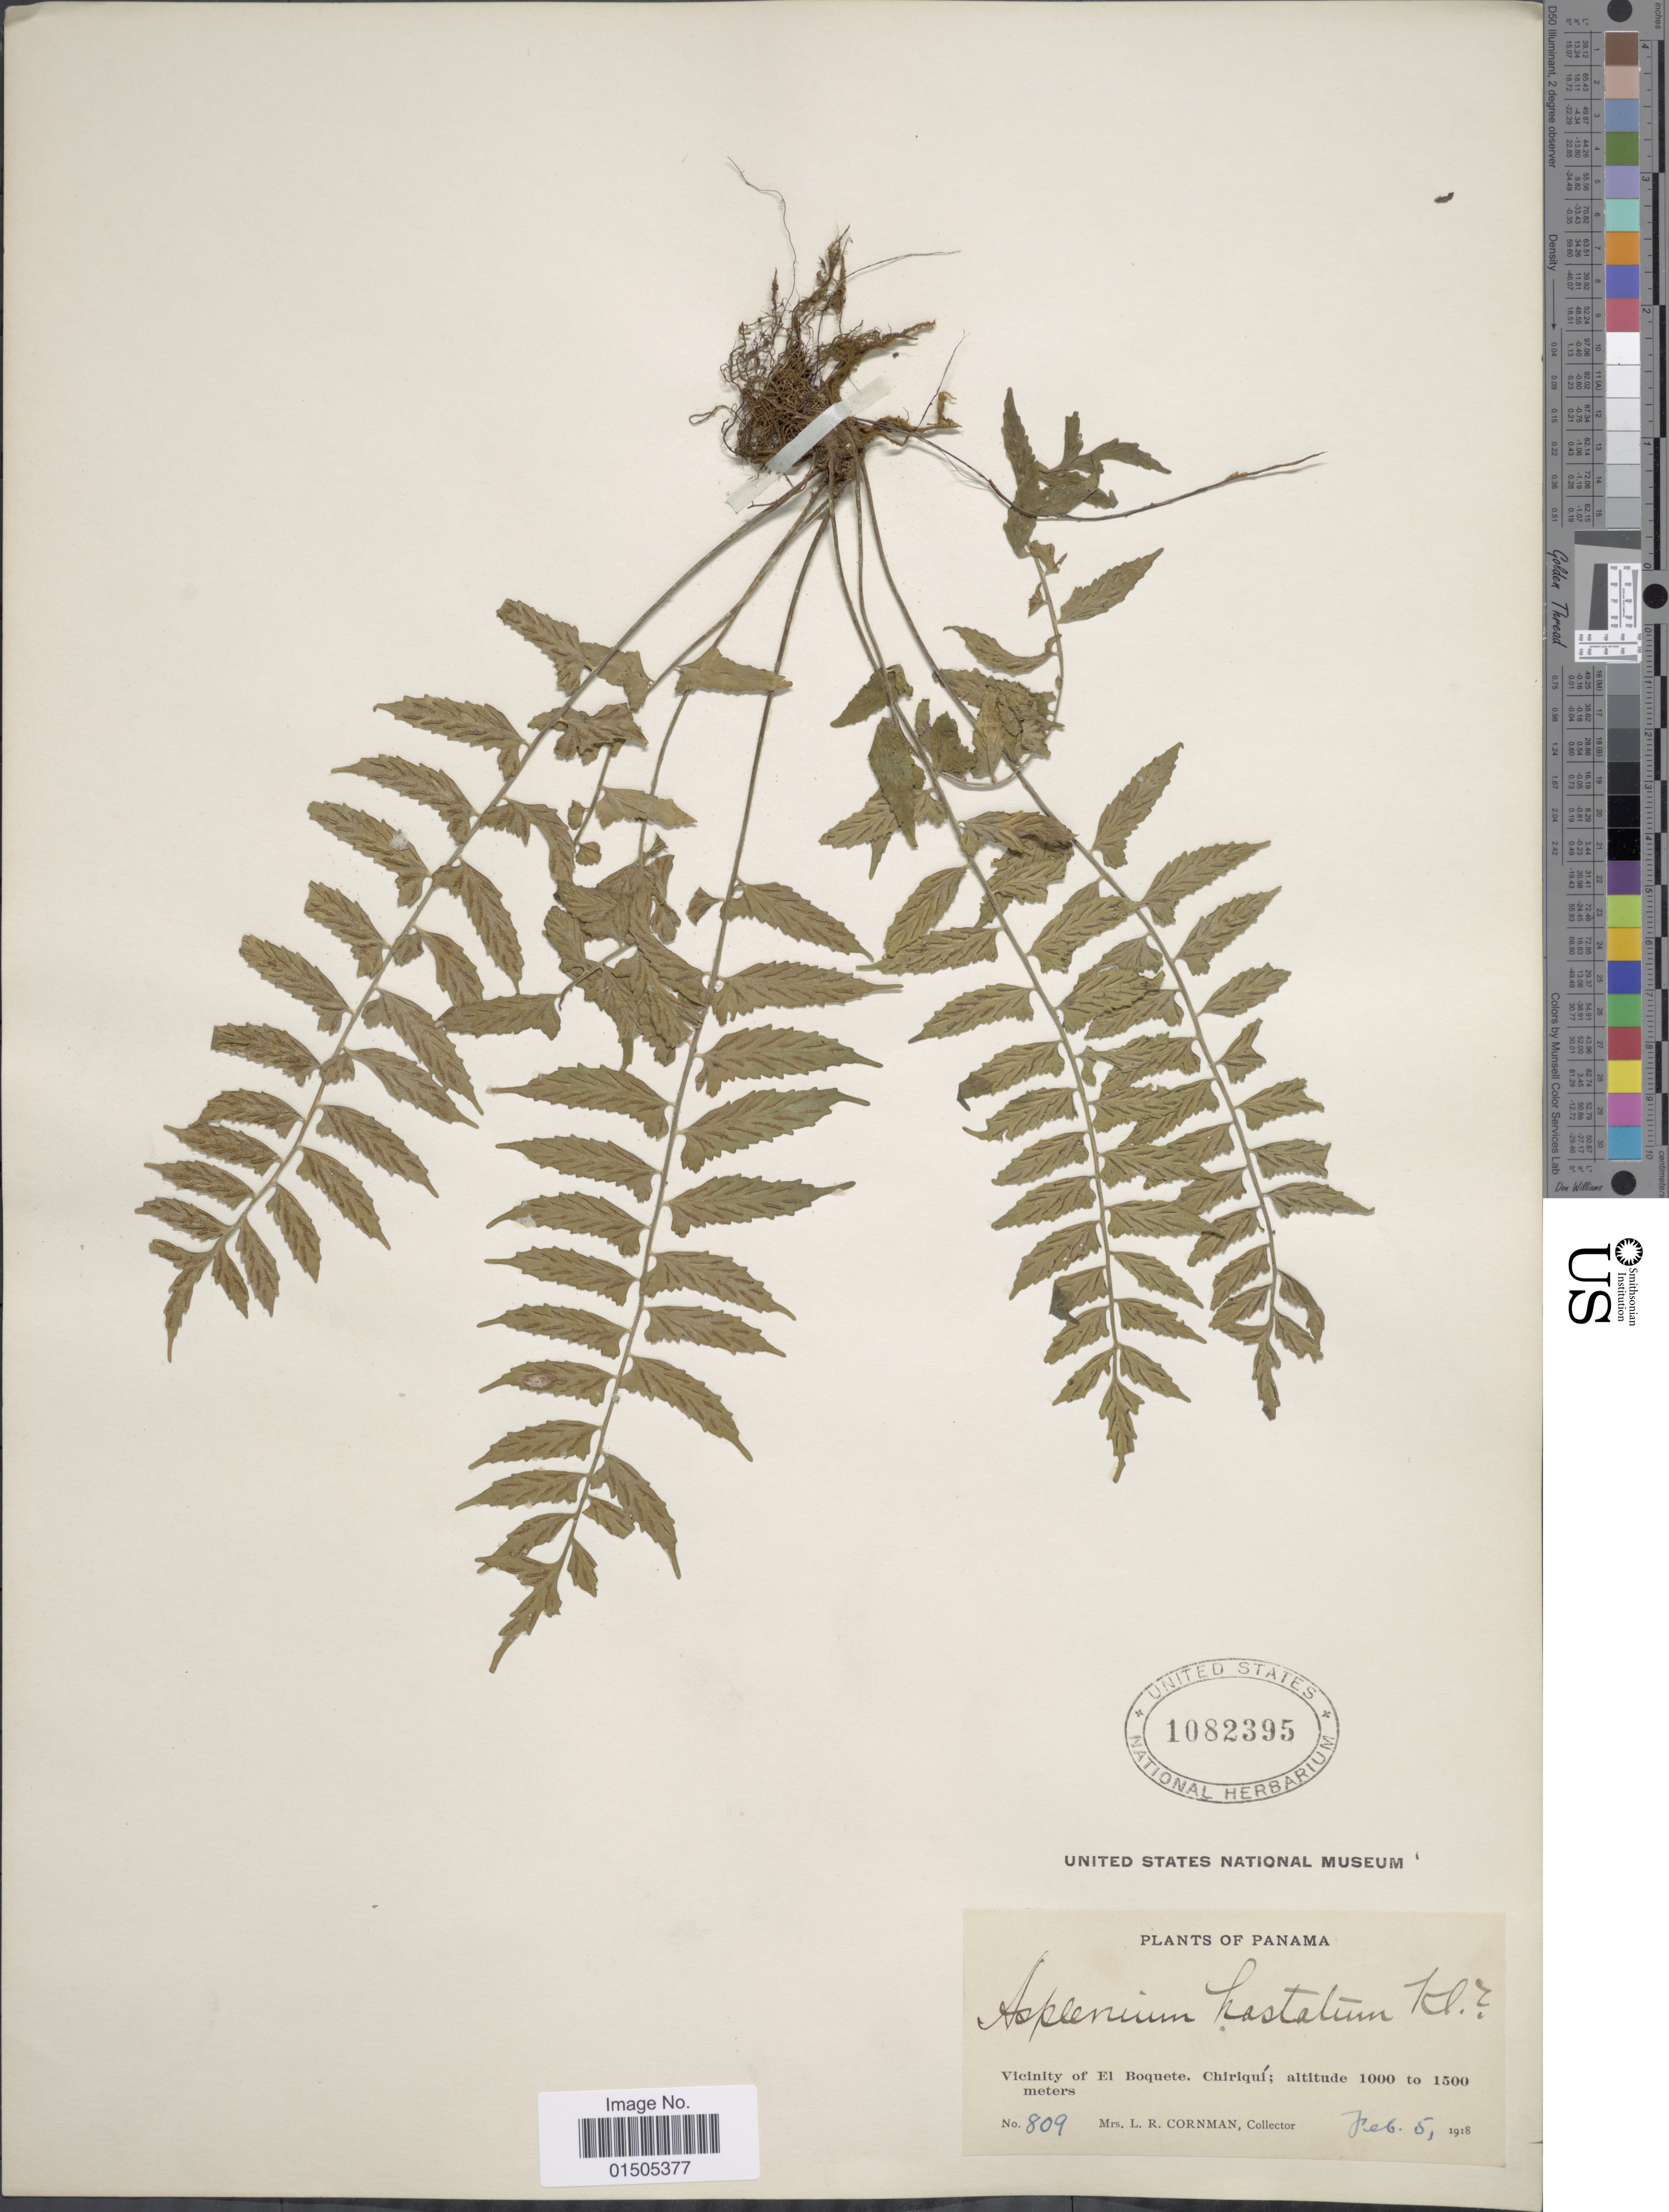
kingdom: Plantae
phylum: Tracheophyta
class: Polypodiopsida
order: Polypodiales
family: Aspleniaceae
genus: Asplenium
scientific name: Asplenium auriculatum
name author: Sw.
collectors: L. Cornman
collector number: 809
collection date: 1918-02-05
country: Panama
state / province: Chiriqui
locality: Panama. Vicinity of El Boquete.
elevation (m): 1000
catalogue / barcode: US 1082395